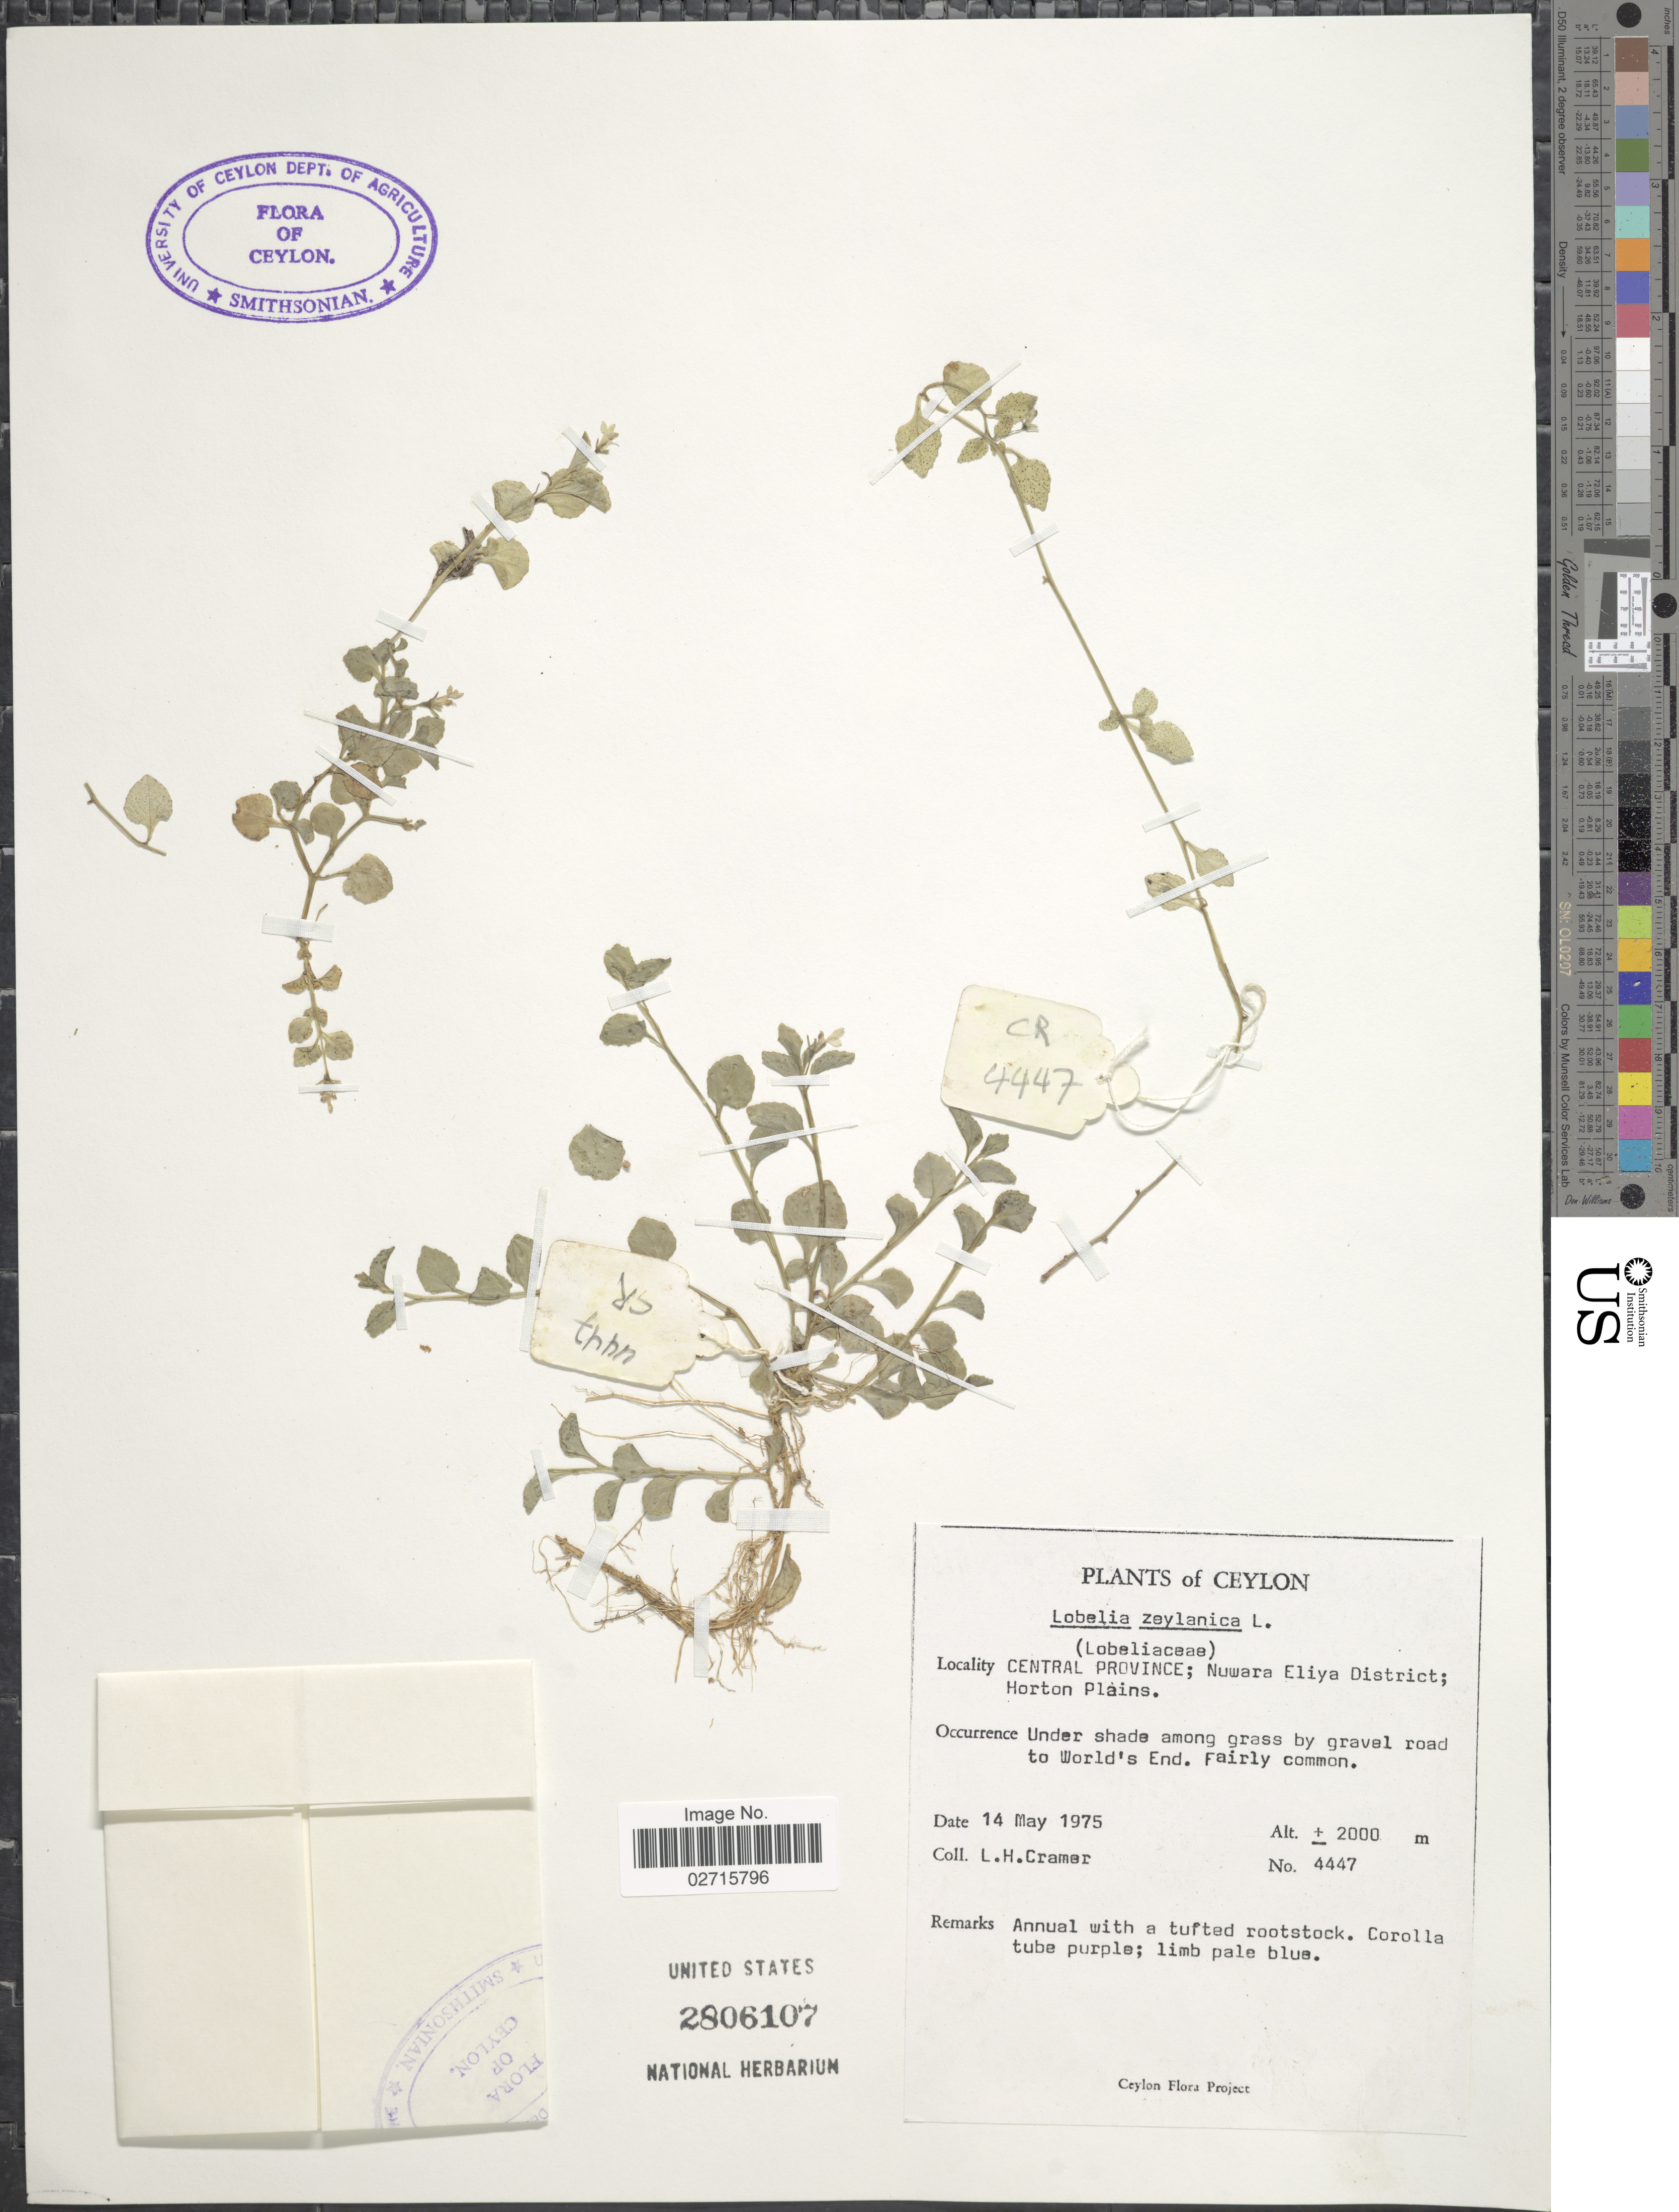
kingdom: Plantae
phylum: Tracheophyta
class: Magnoliopsida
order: Asterales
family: Campanulaceae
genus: Lobelia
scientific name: Lobelia succulenta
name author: Blume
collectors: L. H. Cramer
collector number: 4447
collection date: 1975-05-14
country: Sri Lanka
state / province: Central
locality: Ceylon. Central Province; Nuwara Eliya District; Horton Plains. Under shade among grass by gravel road to World's End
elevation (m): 2000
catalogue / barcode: US 2806107